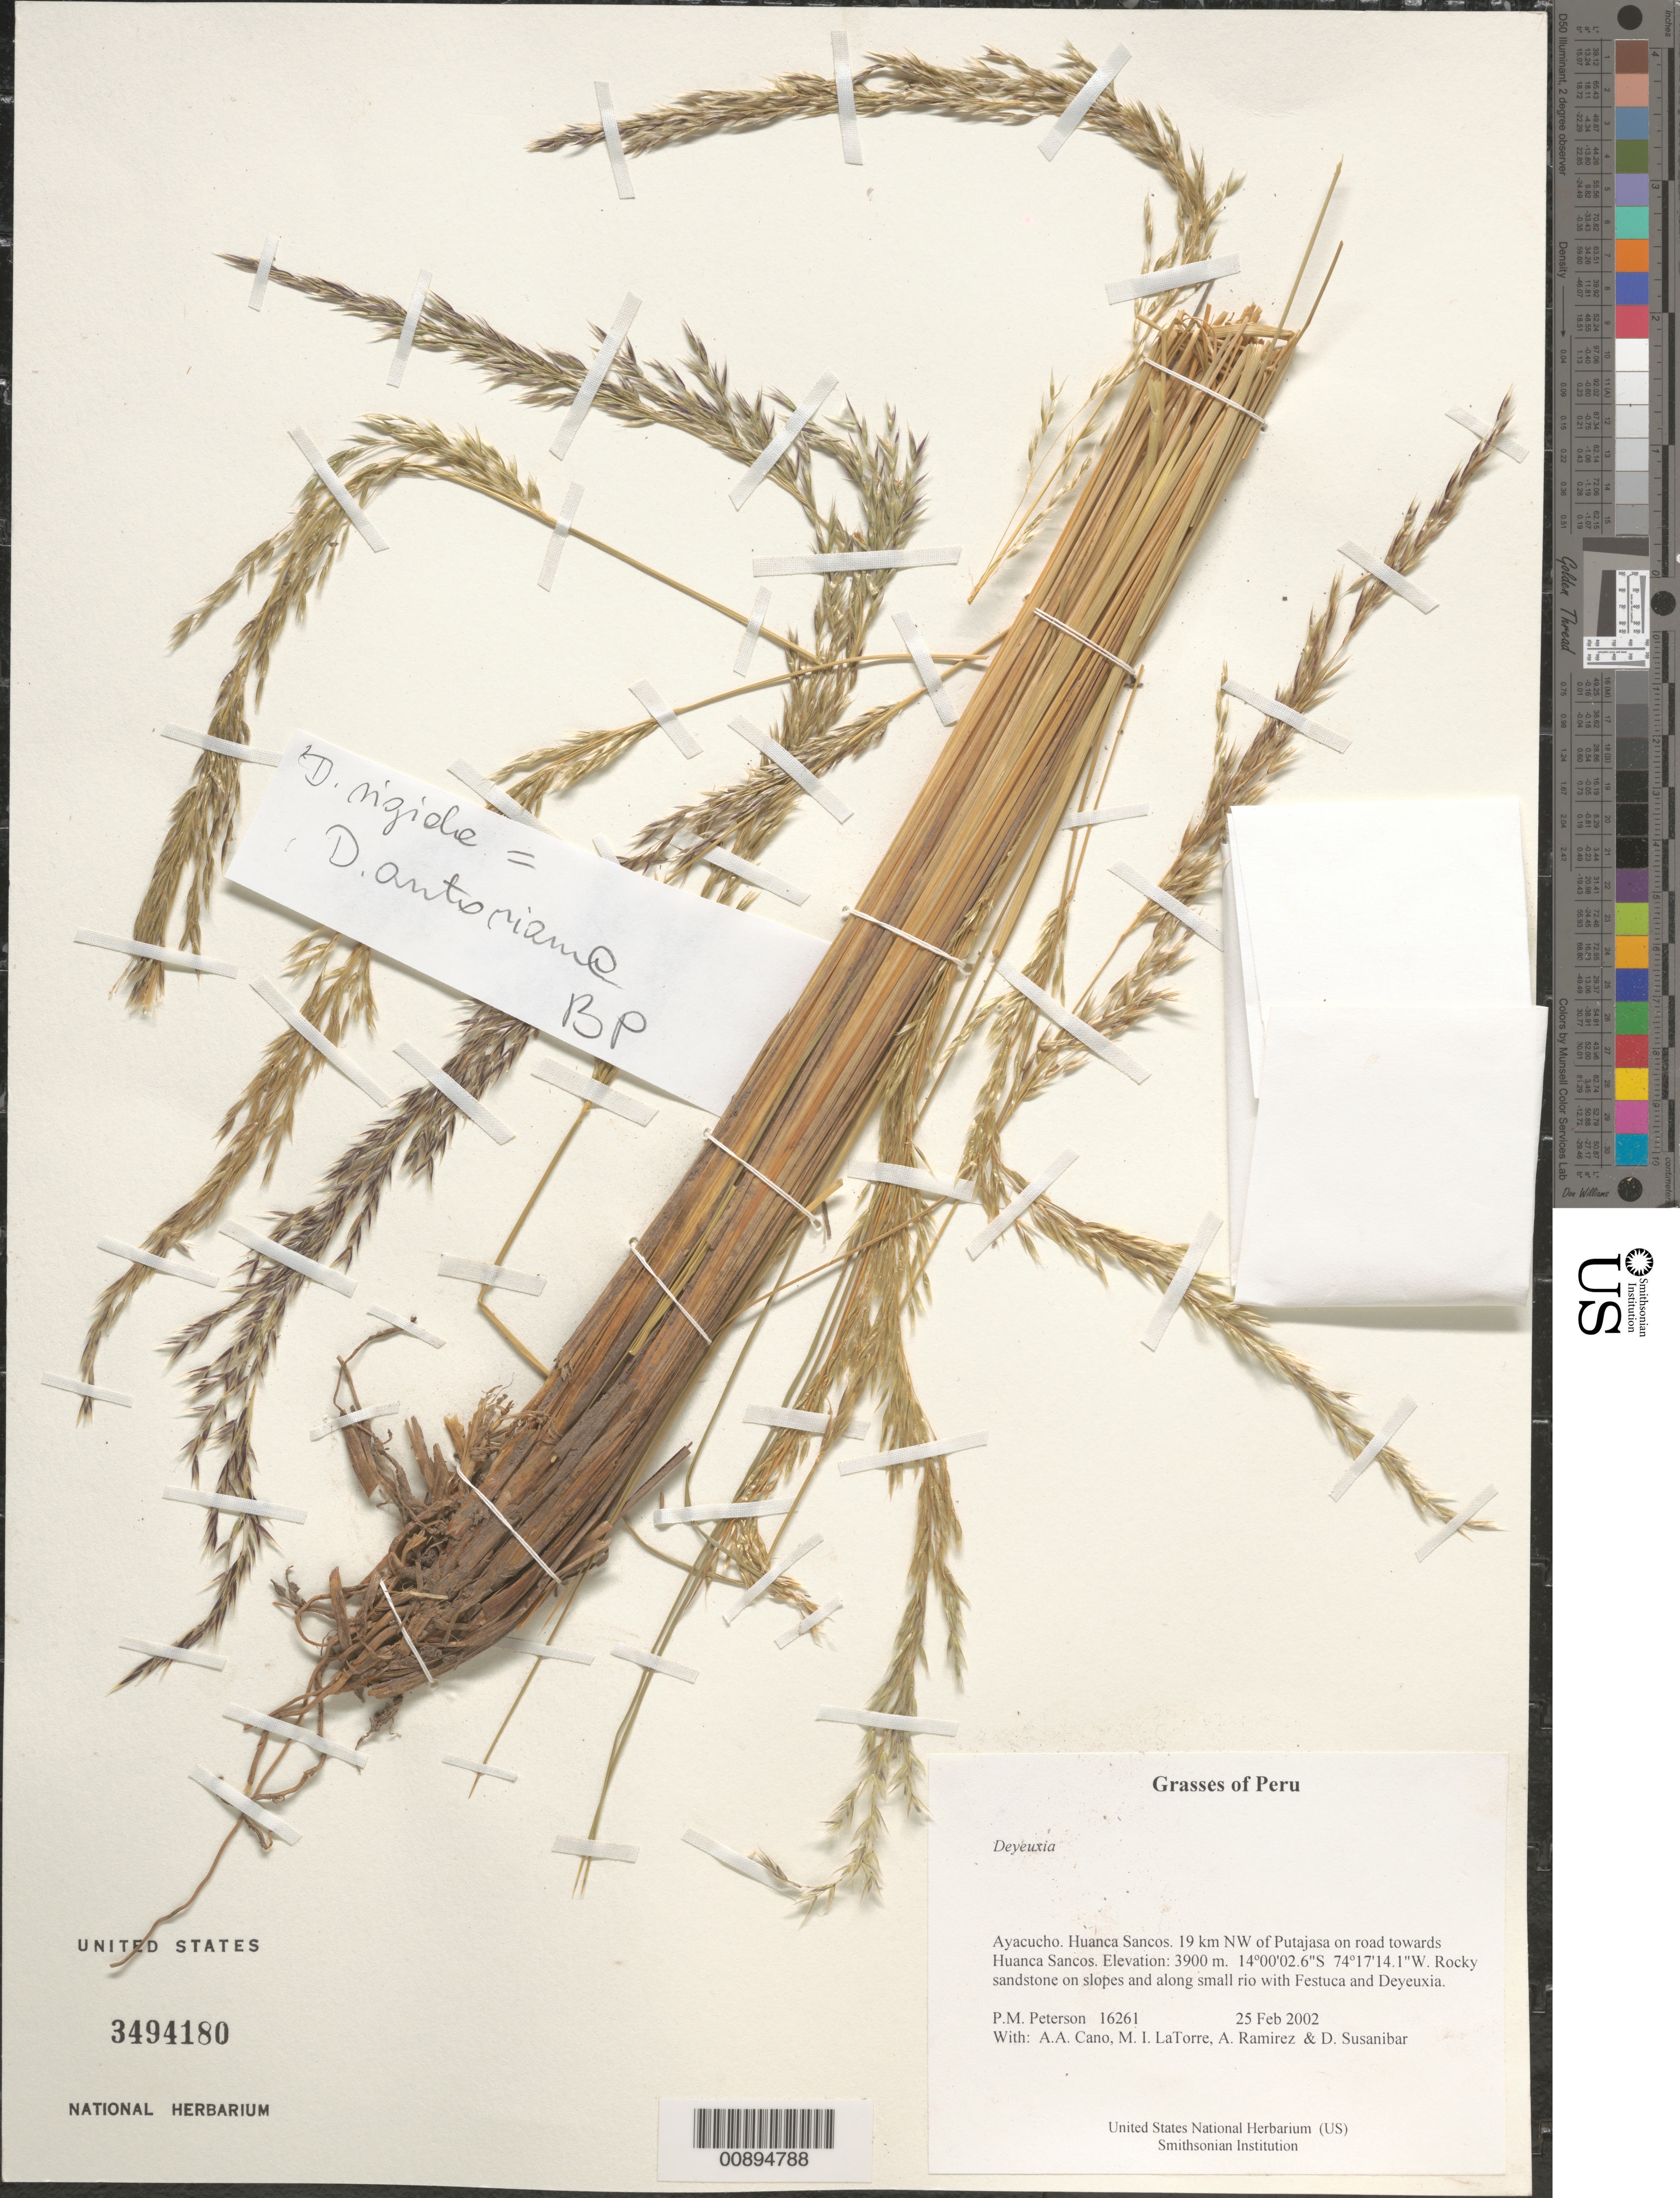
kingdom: Plantae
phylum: Tracheophyta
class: Liliopsida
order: Poales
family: Poaceae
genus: Calamagrostis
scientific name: Calamagrostis sp.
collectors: P. M. Peterson, A. Cano, M. I. La Torre, A. Ramírez & D. Susanibar Cruz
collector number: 16261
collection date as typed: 25 Feb 2002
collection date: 2002-02-25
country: Peru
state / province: Ayacucho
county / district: Huanca Sancos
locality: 19 km NW of Putajasa on road towards Huanca Sancos.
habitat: Rocky sandstone on slopes and along small rio with ~Festuca and Deyeuxia~.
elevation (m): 3900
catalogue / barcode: US 3494180